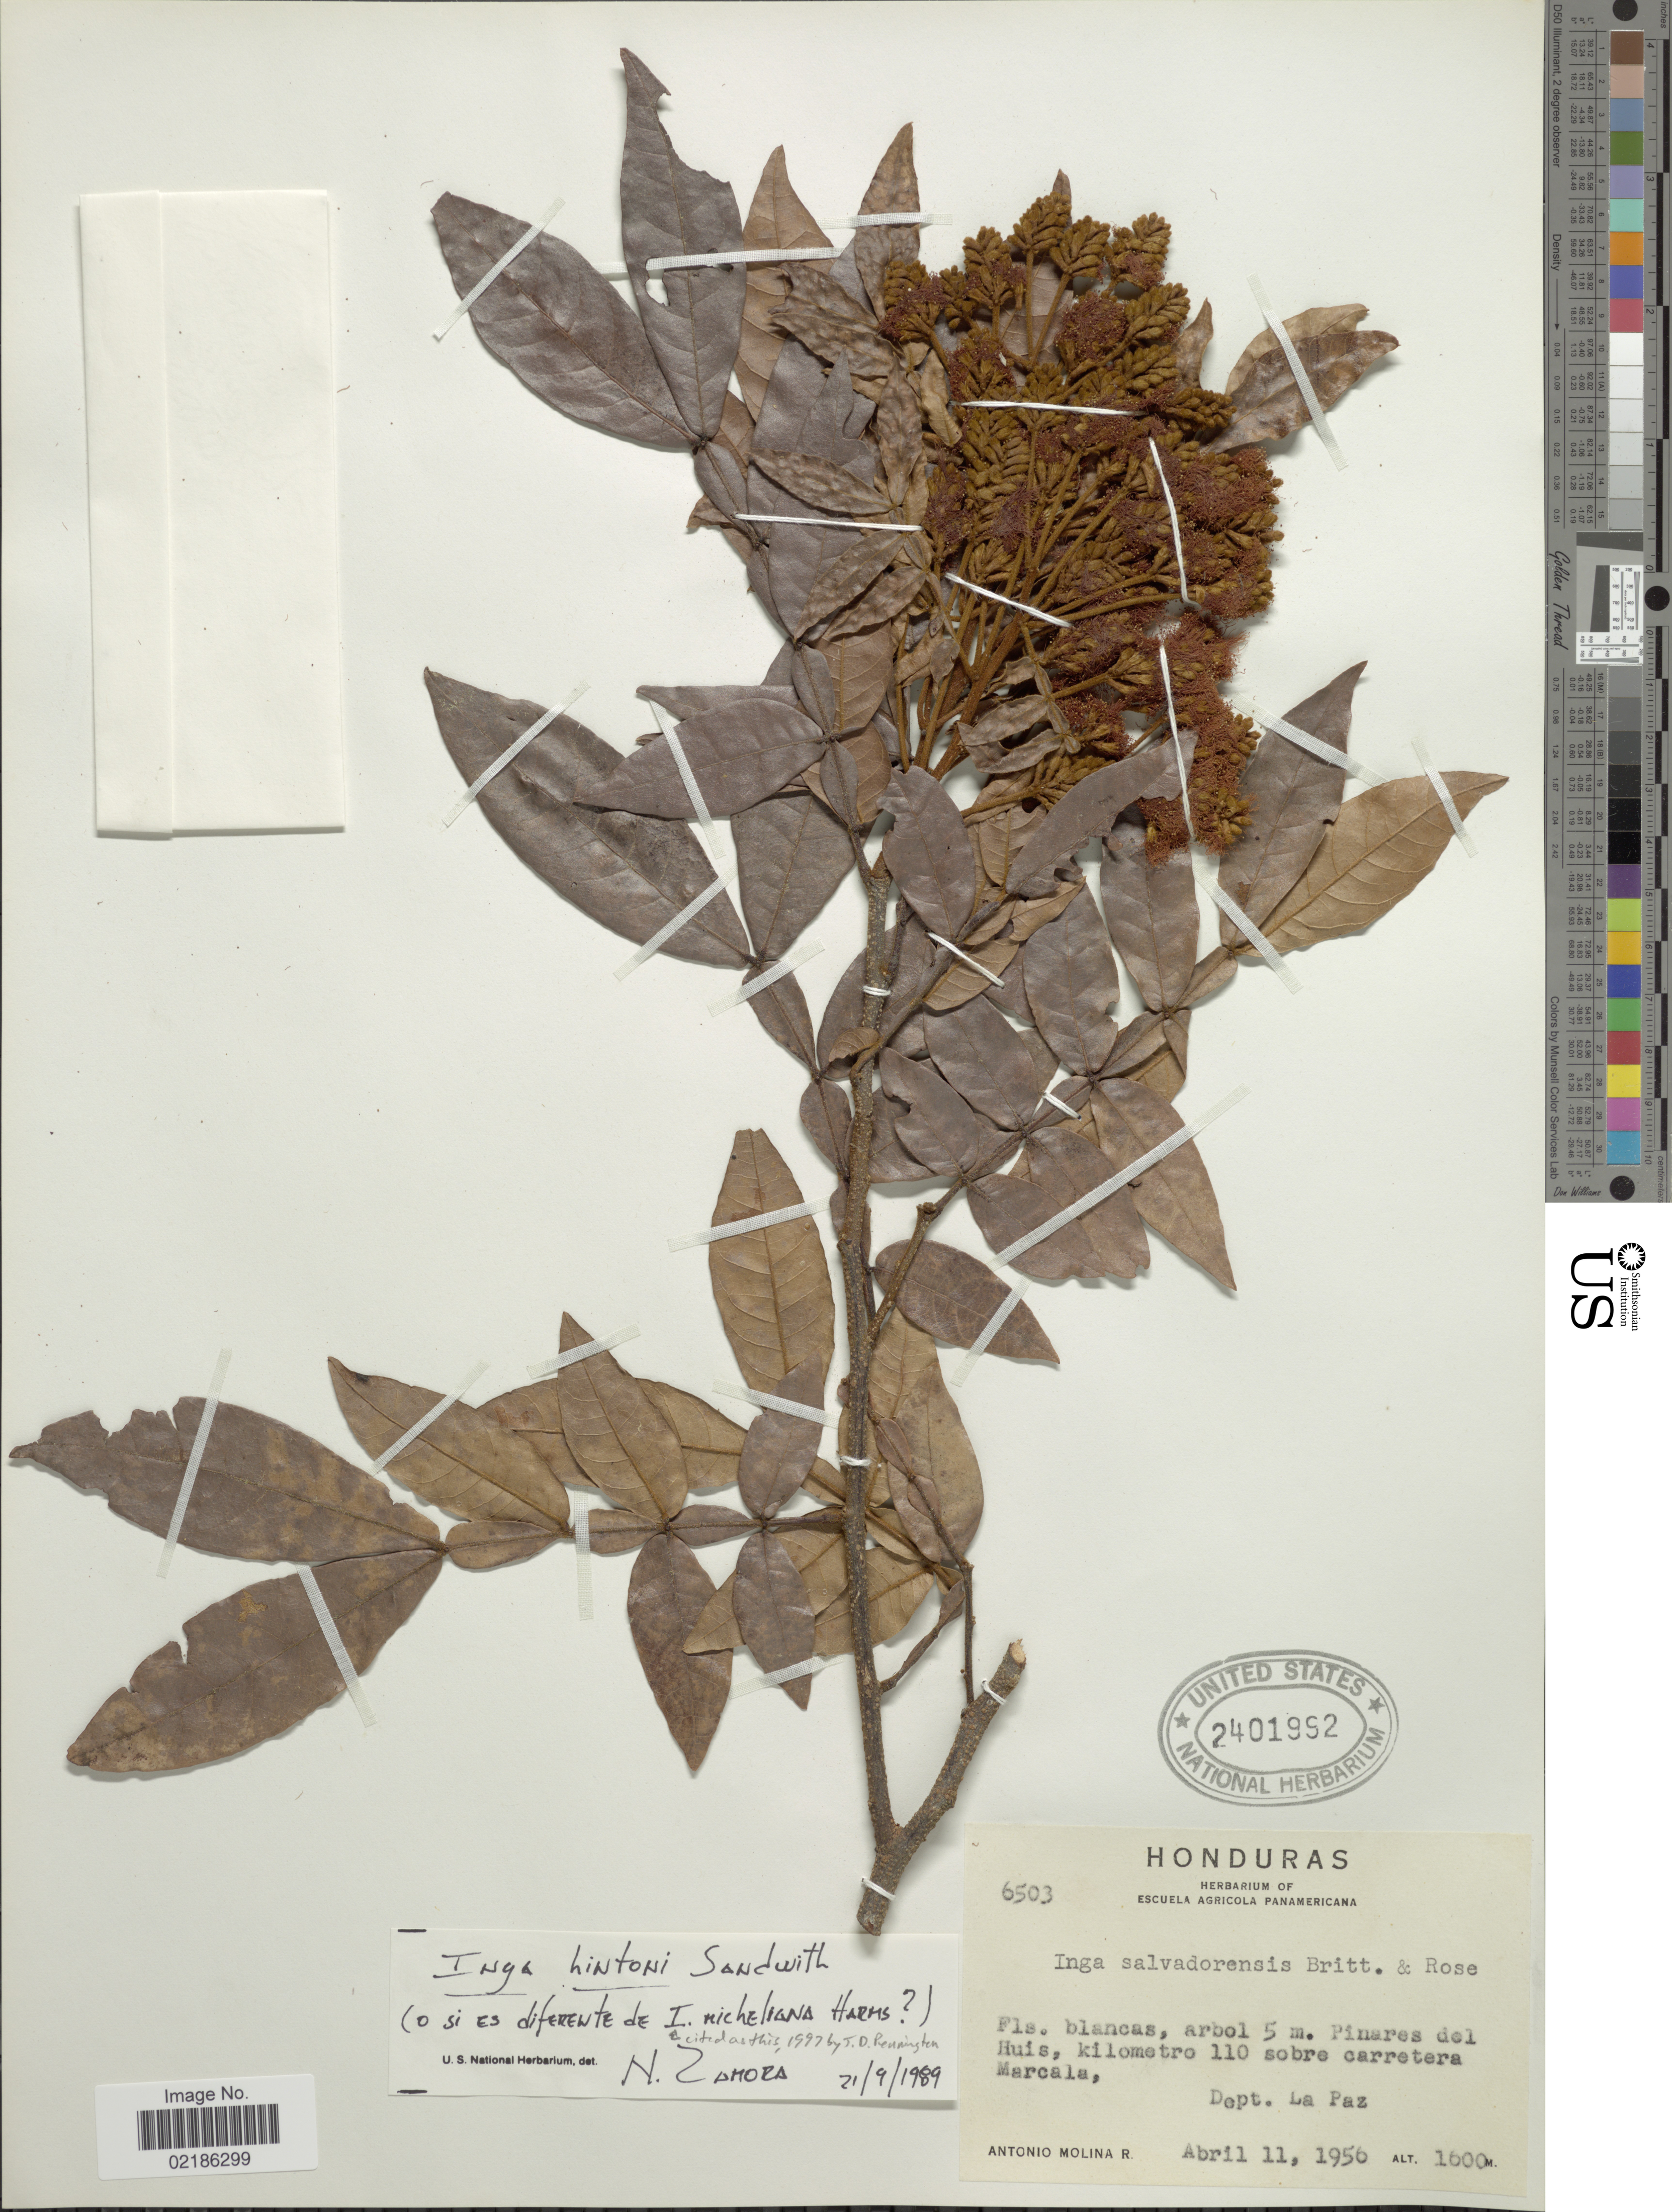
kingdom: Plantae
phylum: Tracheophyta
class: Magnoliopsida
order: Fabales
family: Fabaceae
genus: Inga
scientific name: Inga micheliana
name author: Harms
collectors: A. Molina R.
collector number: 6503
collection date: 1956-04-11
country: Honduras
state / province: La Paz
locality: Pinares del Huis, kilometro 110 sobre carretera Marcala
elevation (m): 1600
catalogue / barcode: US 2401992